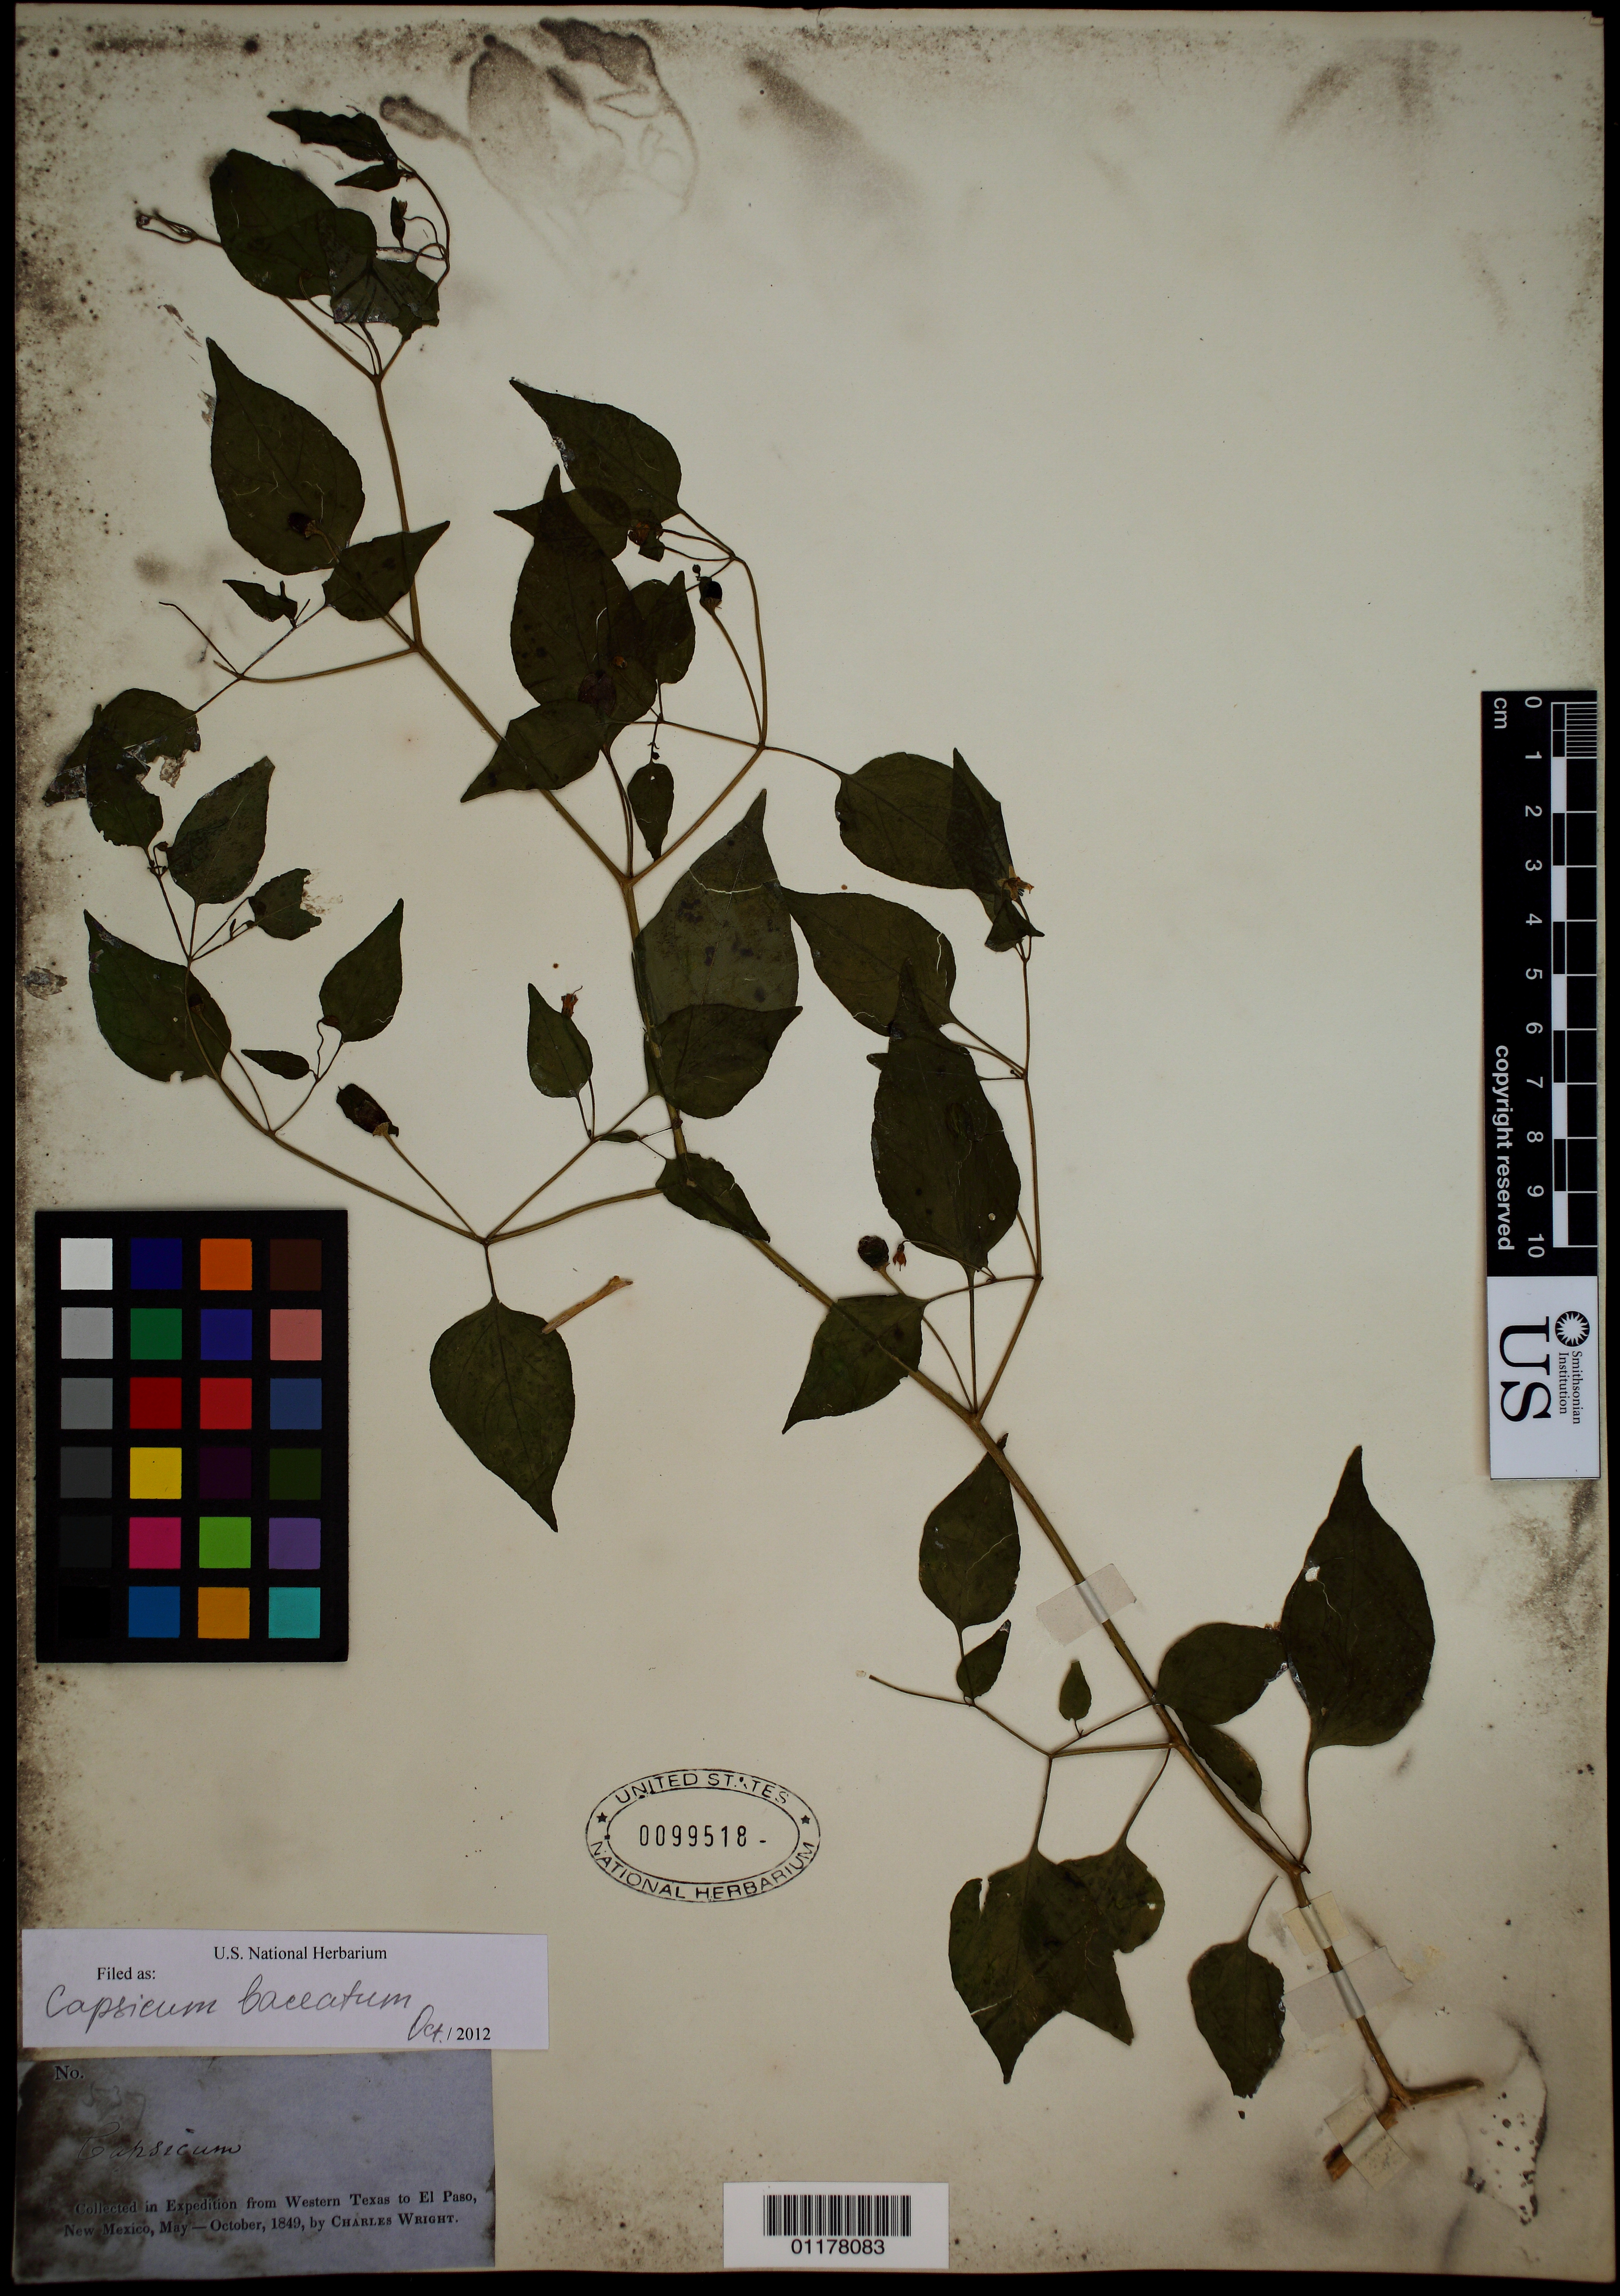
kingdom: Plantae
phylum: Tracheophyta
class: Magnoliopsida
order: Solanales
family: Solanaceae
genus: Capsicum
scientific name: Capsicum baccatum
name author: L.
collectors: C. Wright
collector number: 537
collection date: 1849-05/1849-10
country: United States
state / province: New Mexico / Texas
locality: From Western Texas to El Paso, New Mexico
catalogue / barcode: US 99518